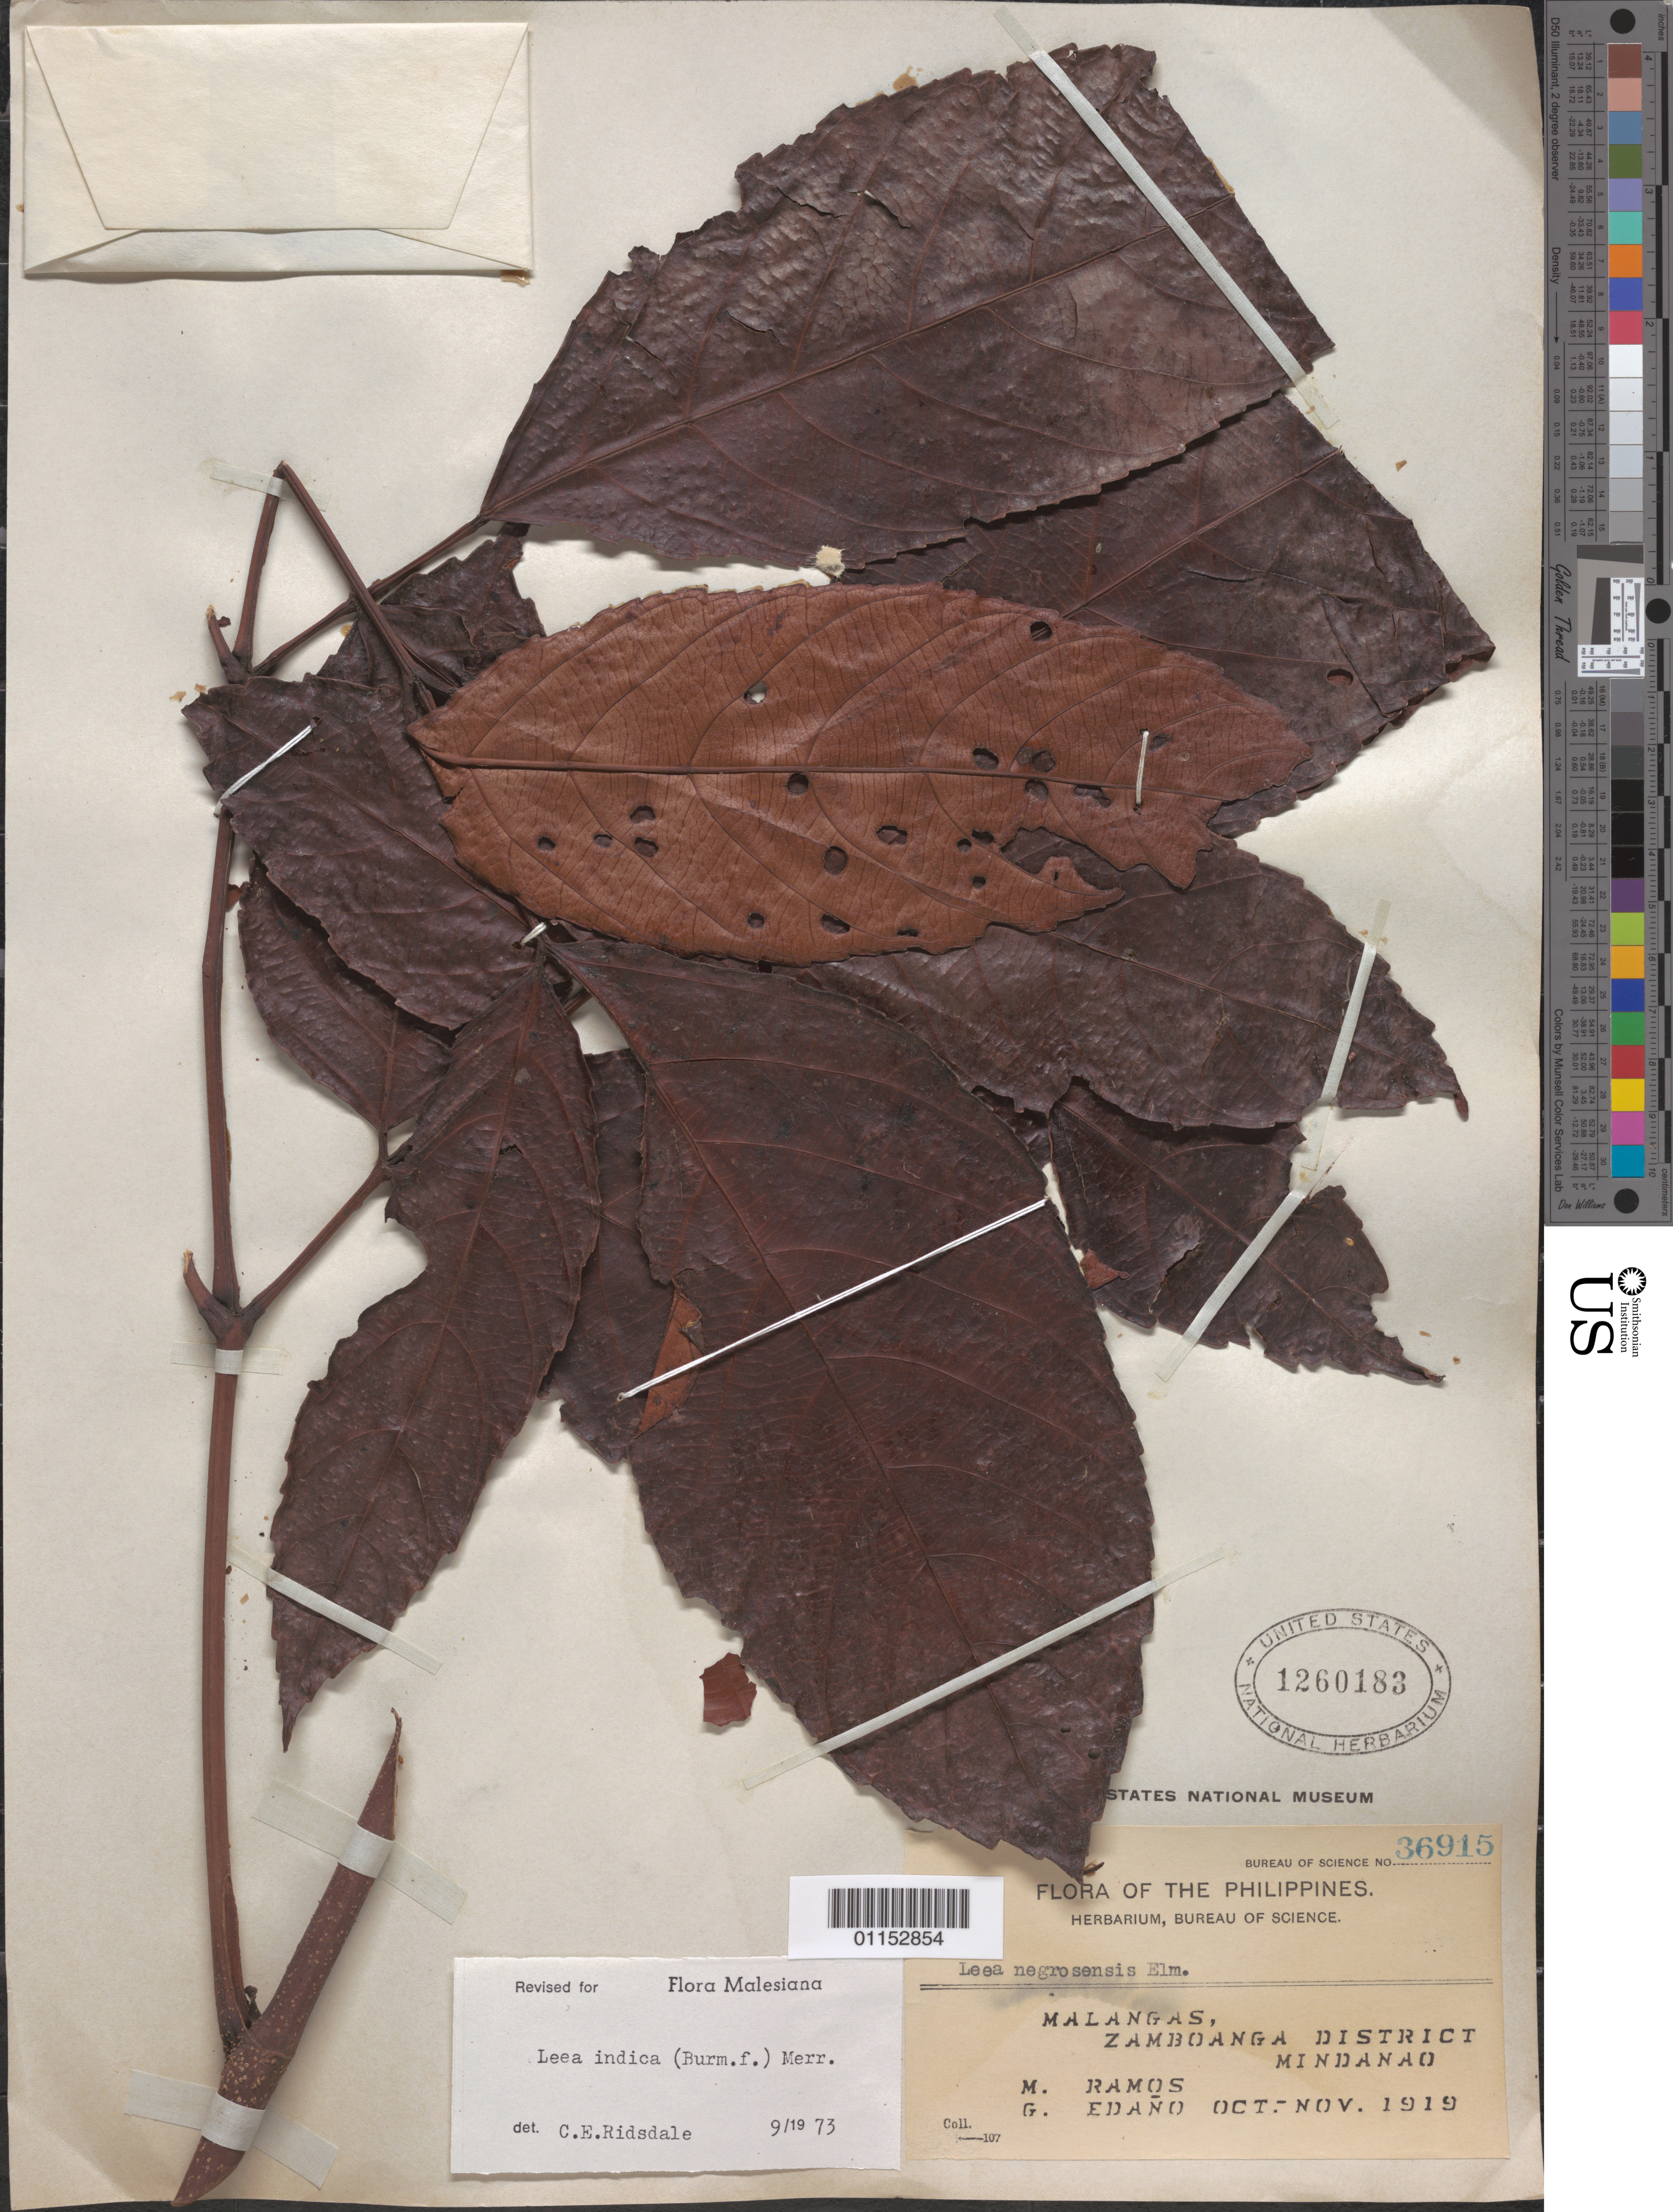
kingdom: Plantae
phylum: Tracheophyta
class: Magnoliopsida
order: Vitales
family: Vitaceae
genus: Leea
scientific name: Leea indica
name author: (Burm. f.) Merr.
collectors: M. Ramos & G. Edaño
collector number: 36915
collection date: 1919-10/1919-11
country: Philippines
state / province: Zamboanga Peninsula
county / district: Zamboanga del Sur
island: Mindanao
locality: Malangas.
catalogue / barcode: US 1260183